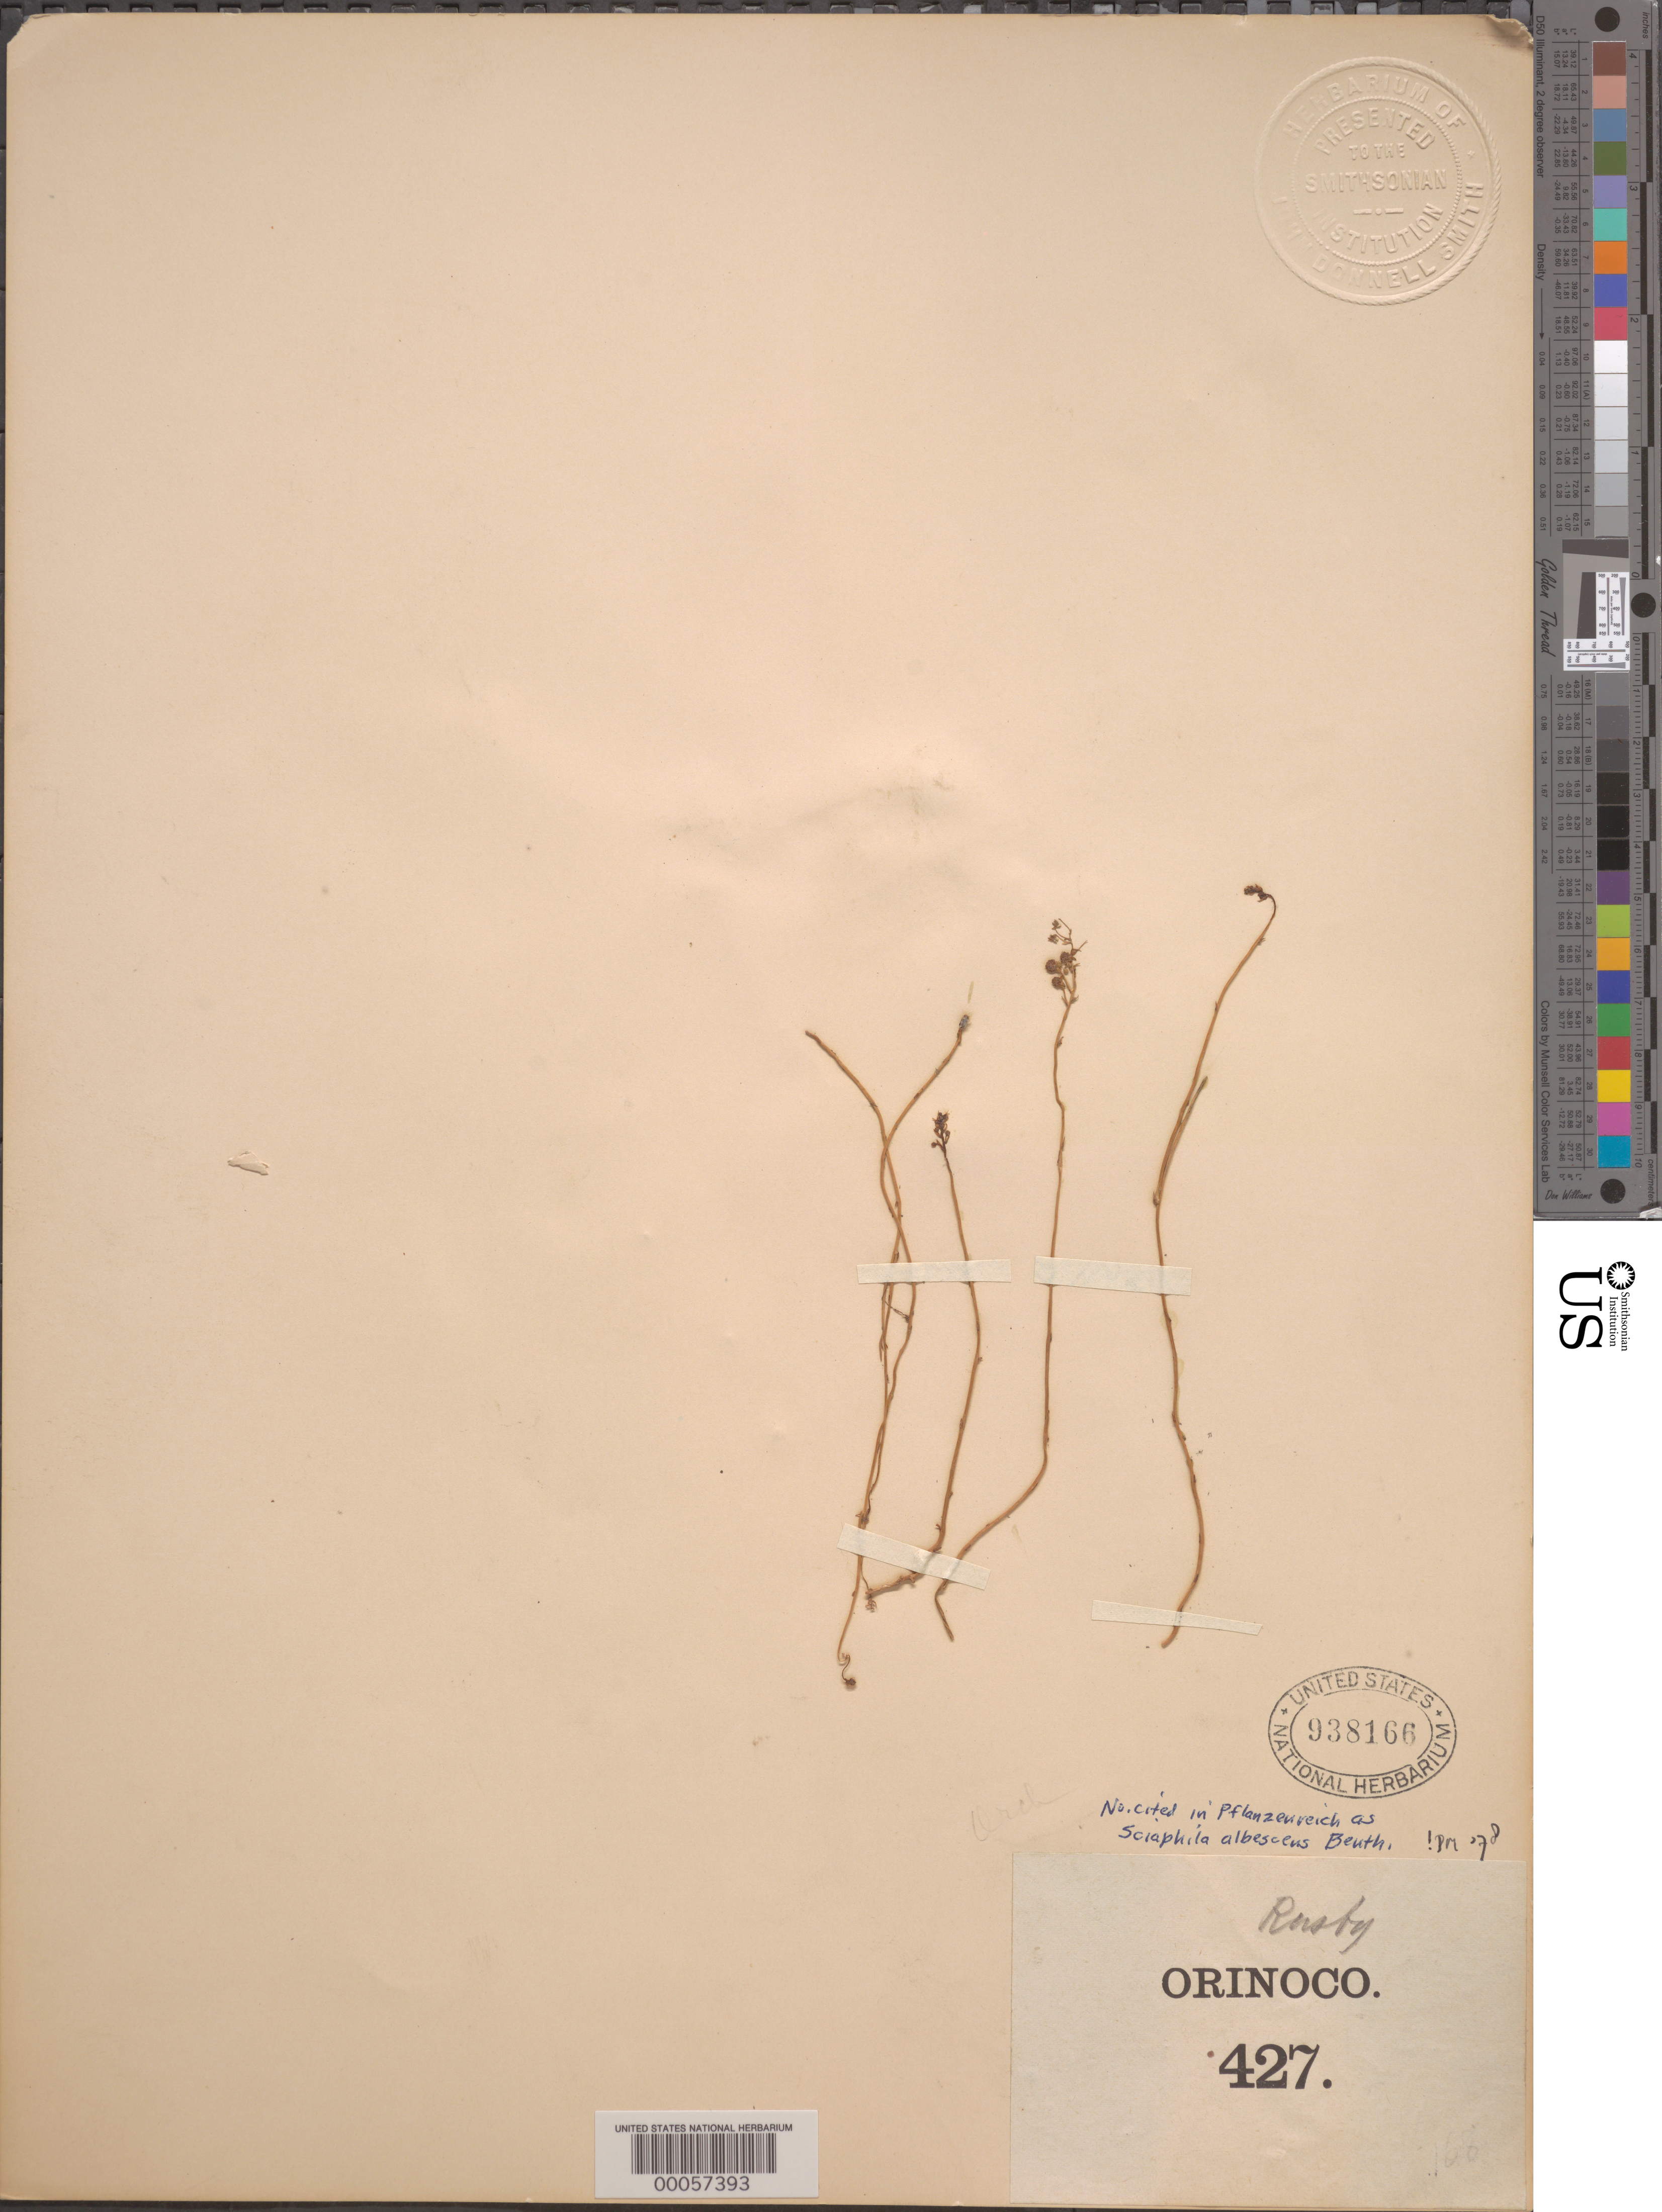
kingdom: Plantae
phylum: Tracheophyta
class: Liliopsida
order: Pandanales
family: Triuridaceae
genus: Sciaphila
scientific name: Sciaphila albescens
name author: Benth.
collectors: H. H. Rusby & R. Squires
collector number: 427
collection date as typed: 1896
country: Venezuela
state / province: Delta Amacuro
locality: Lower Orinoco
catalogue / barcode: US 938166